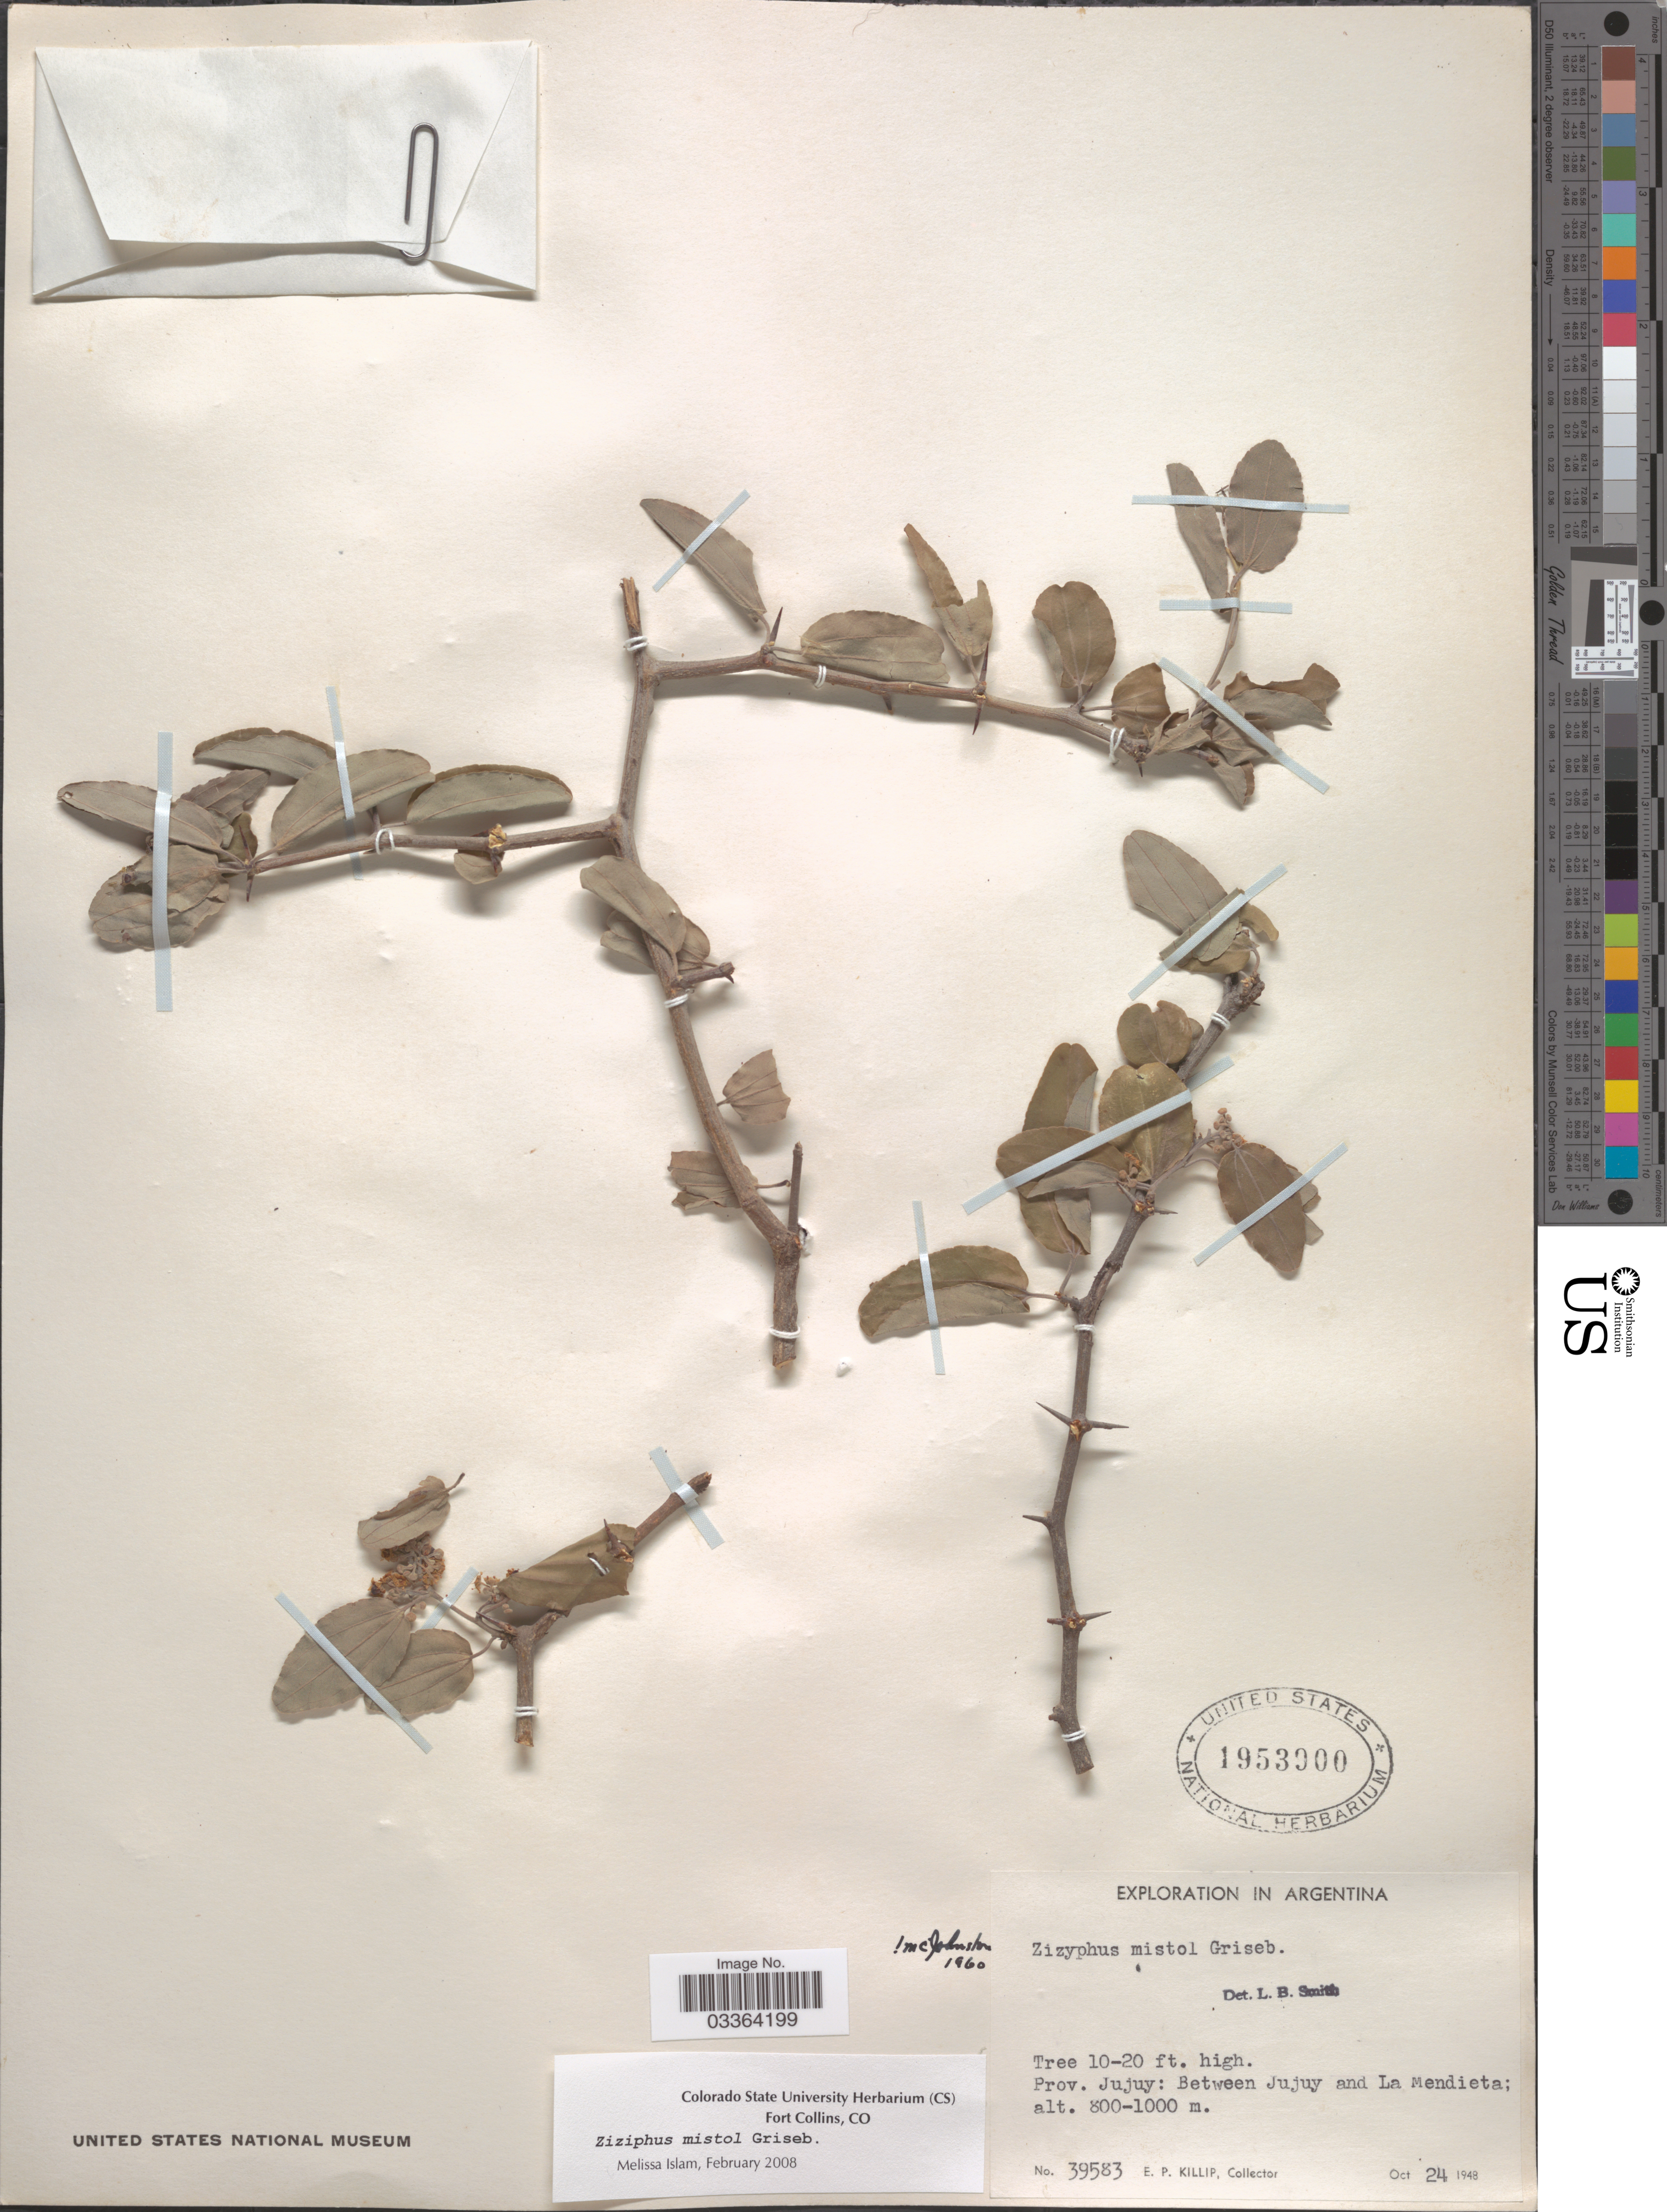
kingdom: Plantae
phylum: Tracheophyta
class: Magnoliopsida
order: Rosales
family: Rhamnaceae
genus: Sarcomphalus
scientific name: Sarcomphalus mistol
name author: (Griseb.) Hauenschild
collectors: E. P. Killip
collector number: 39583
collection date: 1948-10-24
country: Argentina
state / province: Jujuy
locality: Between Jujuy and La Mendieta.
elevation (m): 800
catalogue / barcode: US 1953900